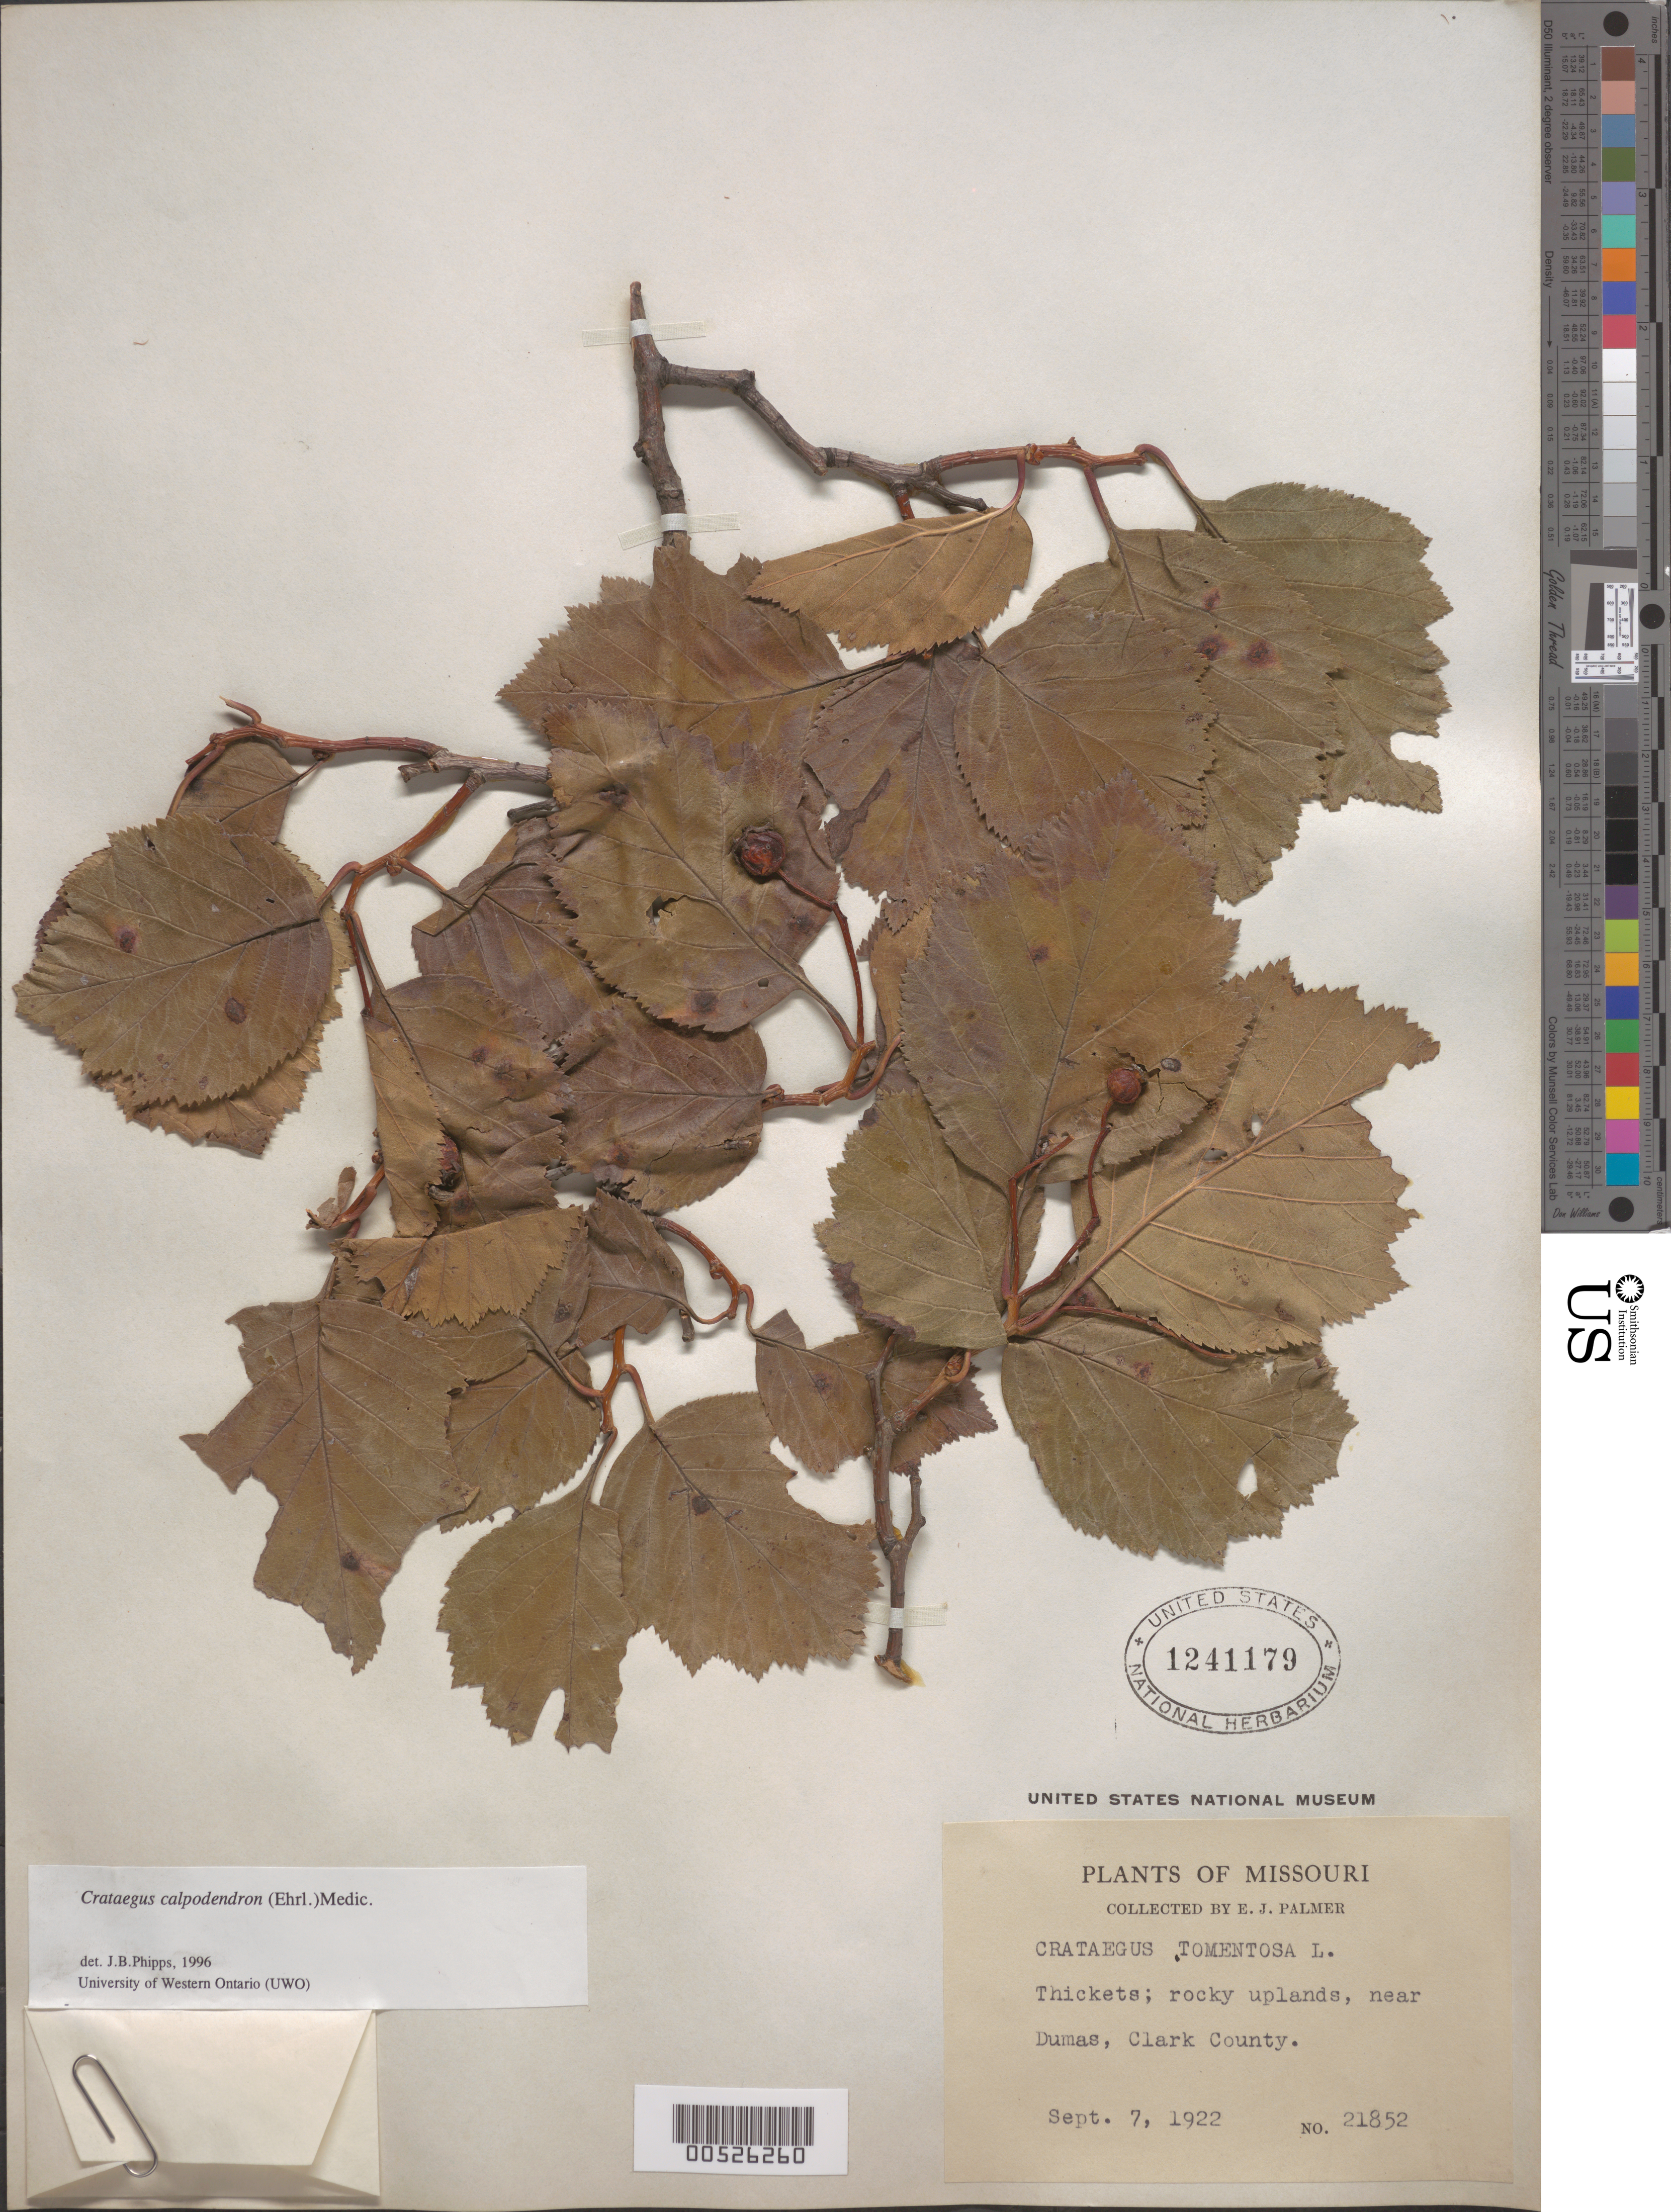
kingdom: Plantae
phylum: Tracheophyta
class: Magnoliopsida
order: Rosales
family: Rosaceae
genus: Crataegus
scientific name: Crataegus calpodendron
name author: (Ehrh.) Medik.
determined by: Phipps, James B., (UWO), University of Western Ontario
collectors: E. J. Palmer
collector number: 21852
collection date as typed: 07 Sep 1922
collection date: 1922-09-07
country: United States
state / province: Missouri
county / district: Clark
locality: Near Dumas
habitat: Thickets; rocky uplands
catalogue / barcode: US 1241179